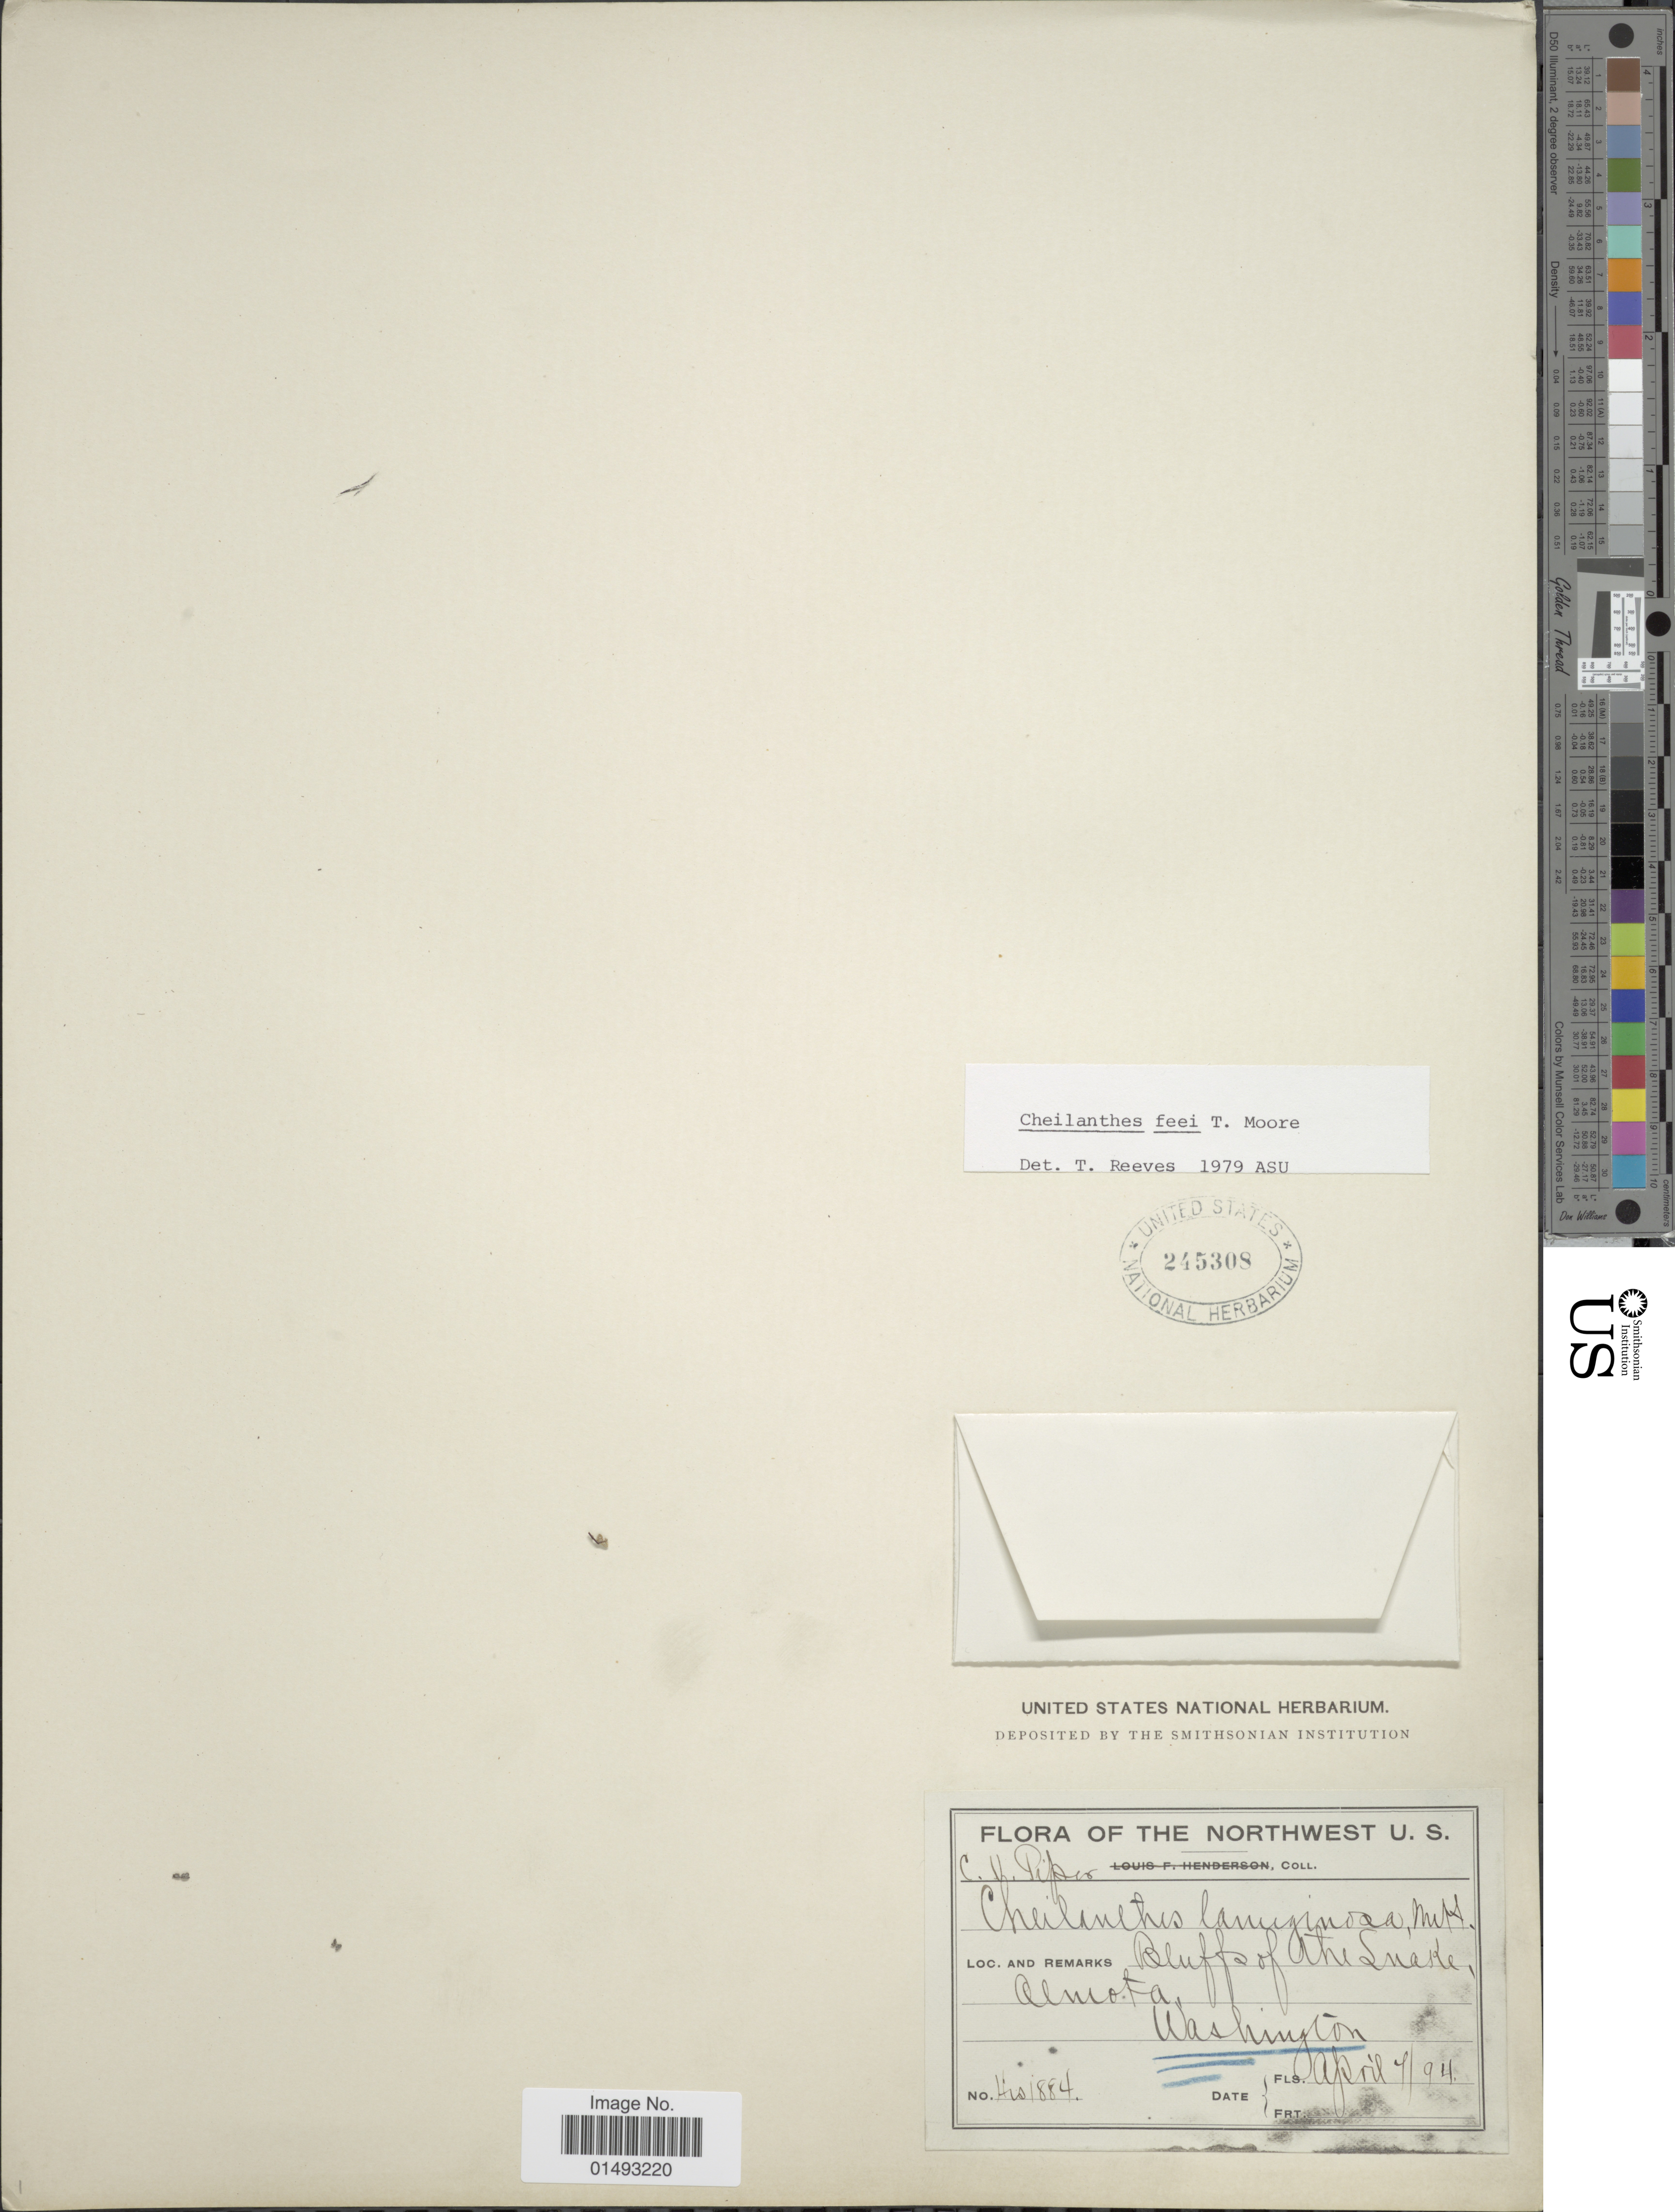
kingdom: Plantae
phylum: Tracheophyta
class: Polypodiopsida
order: Polypodiales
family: Pteridaceae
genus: Myriopteris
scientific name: Myriopteris gracilis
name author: Fée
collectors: C. V. Piper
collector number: Hw*1884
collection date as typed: Transcribed d/m/y: 7/4/94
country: United States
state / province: Washington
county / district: Whitman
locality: The Northwest U.S. Bluffs of the Snake, Almota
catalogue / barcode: US 245308